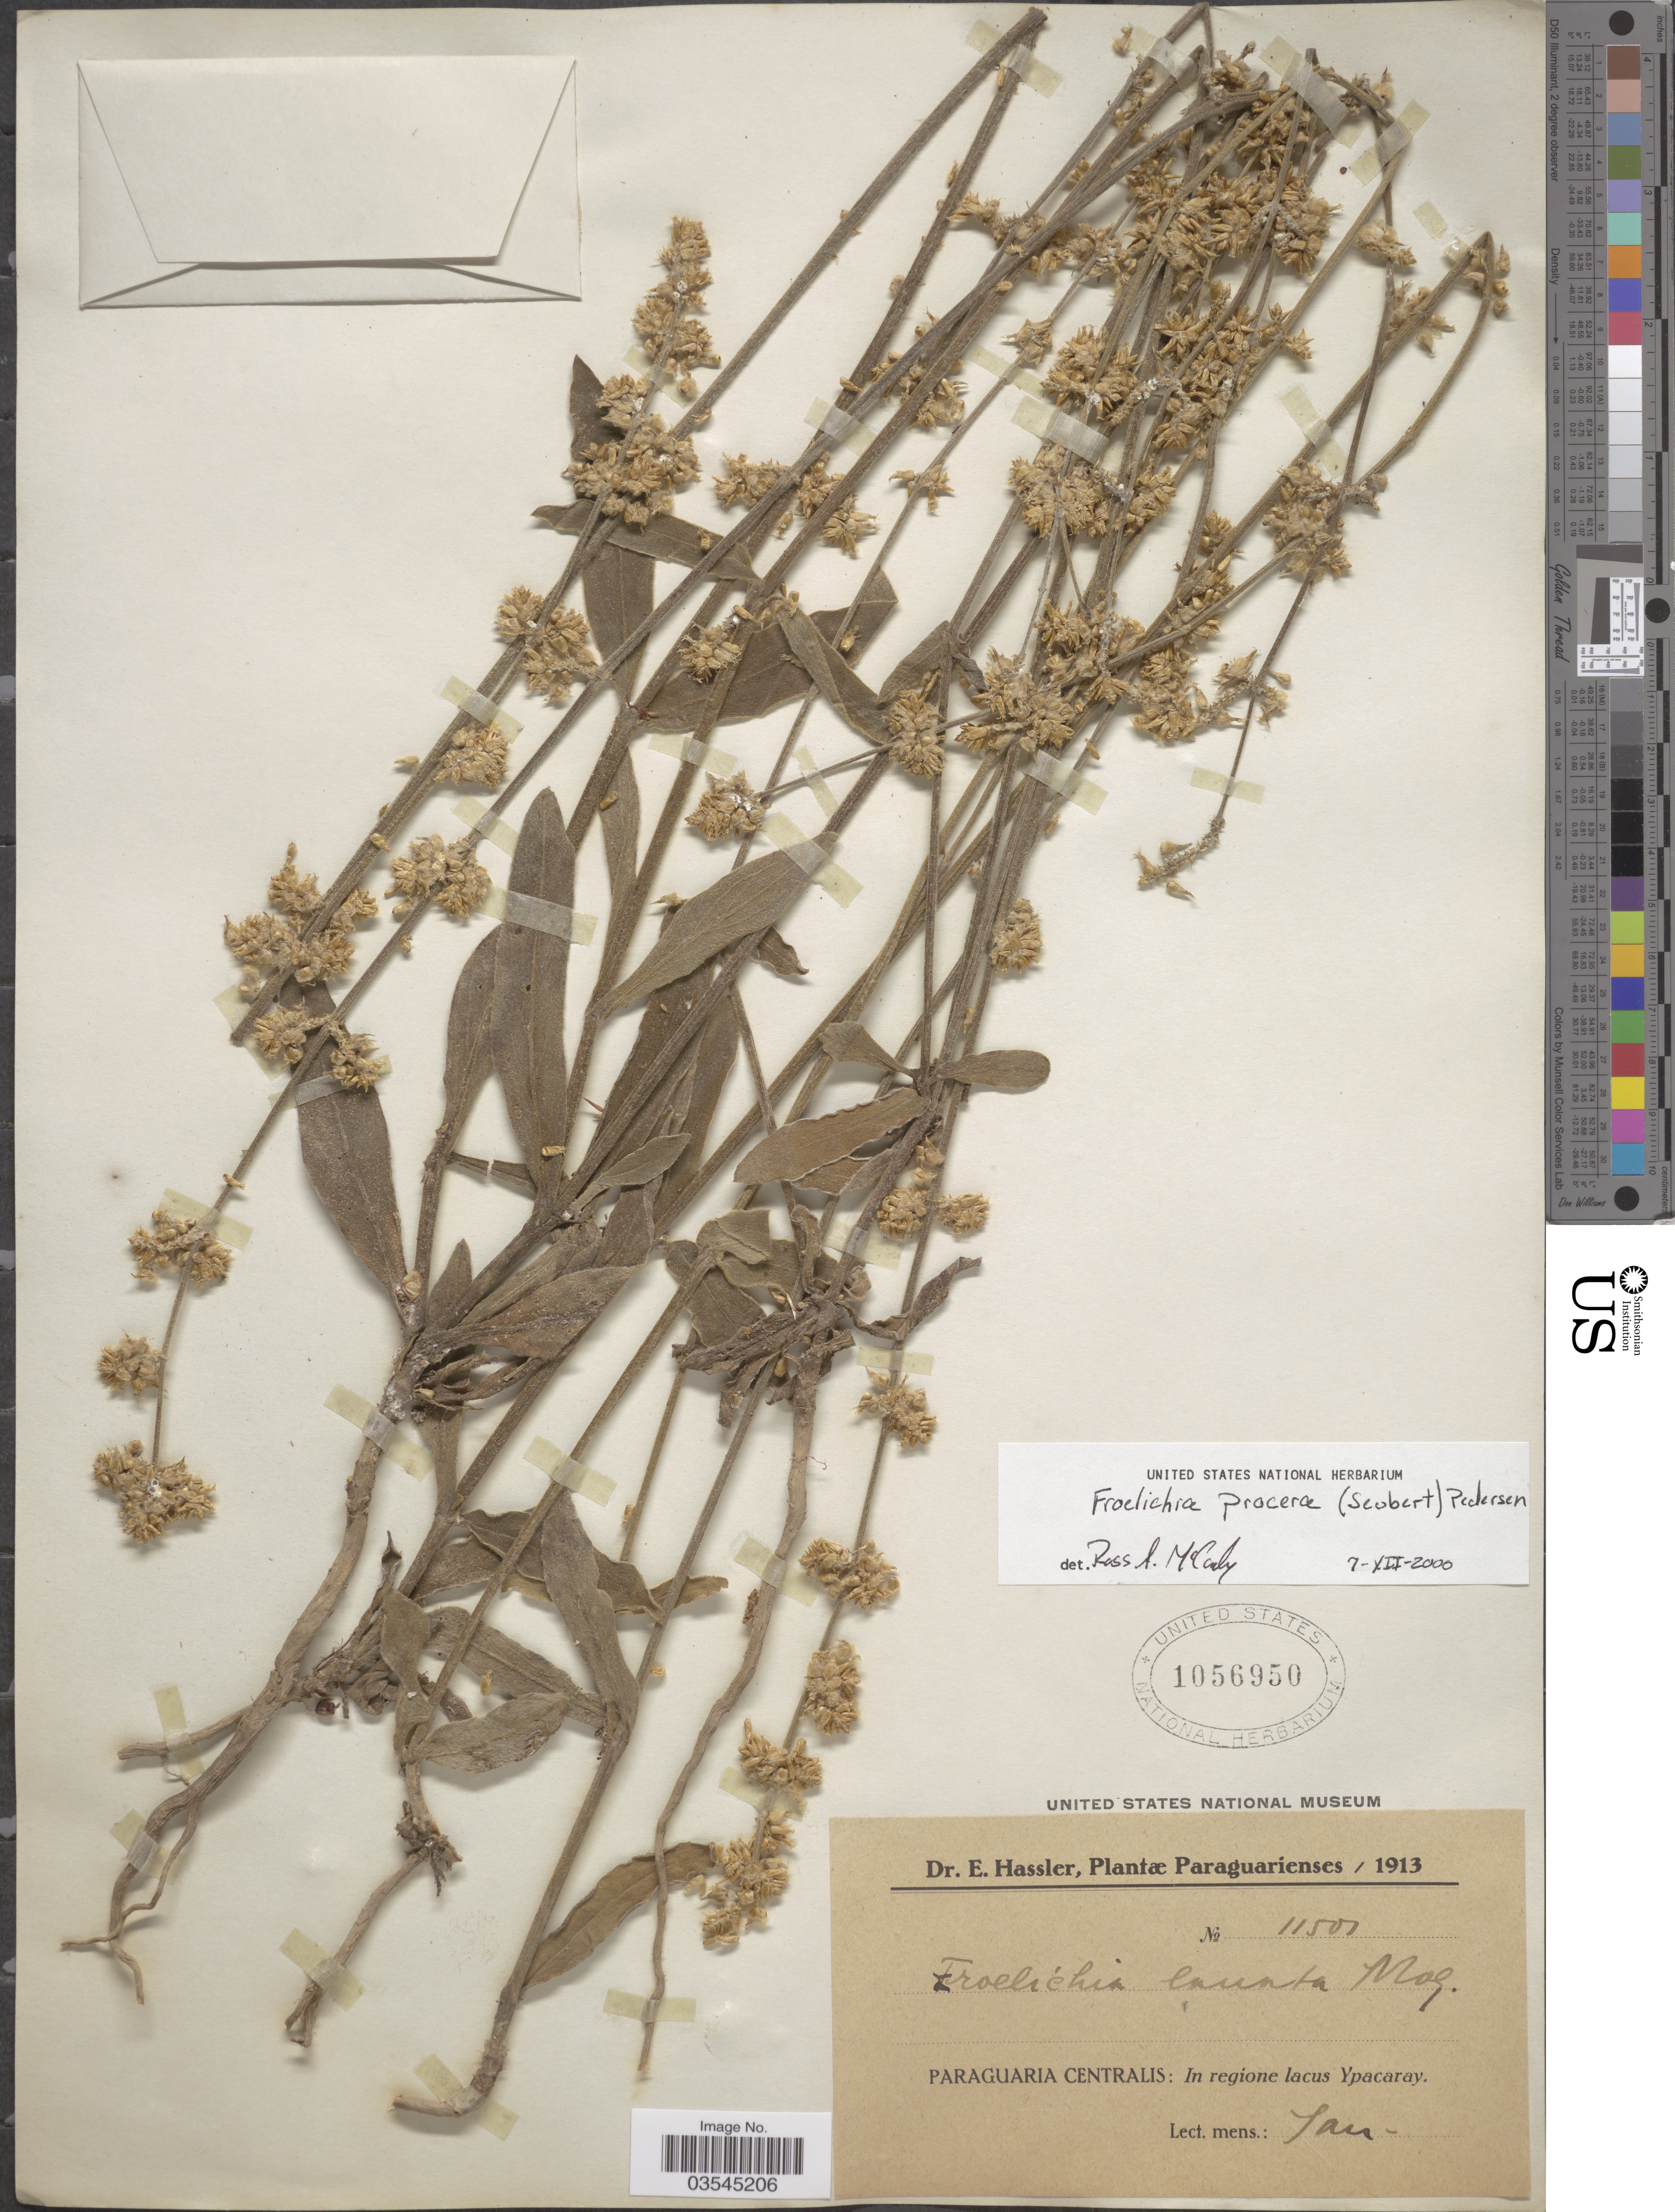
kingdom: Plantae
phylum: Tracheophyta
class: Magnoliopsida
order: Caryophyllales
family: Amaranthaceae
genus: Froelichia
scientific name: Froelichia procera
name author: (Seubert) Perdersen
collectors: E. Hassler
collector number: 11501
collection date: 1913-01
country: Paraguay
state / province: Paraguari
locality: Paraguaria centralis: In regione lacus Ypacaray.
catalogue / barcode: US 1056950